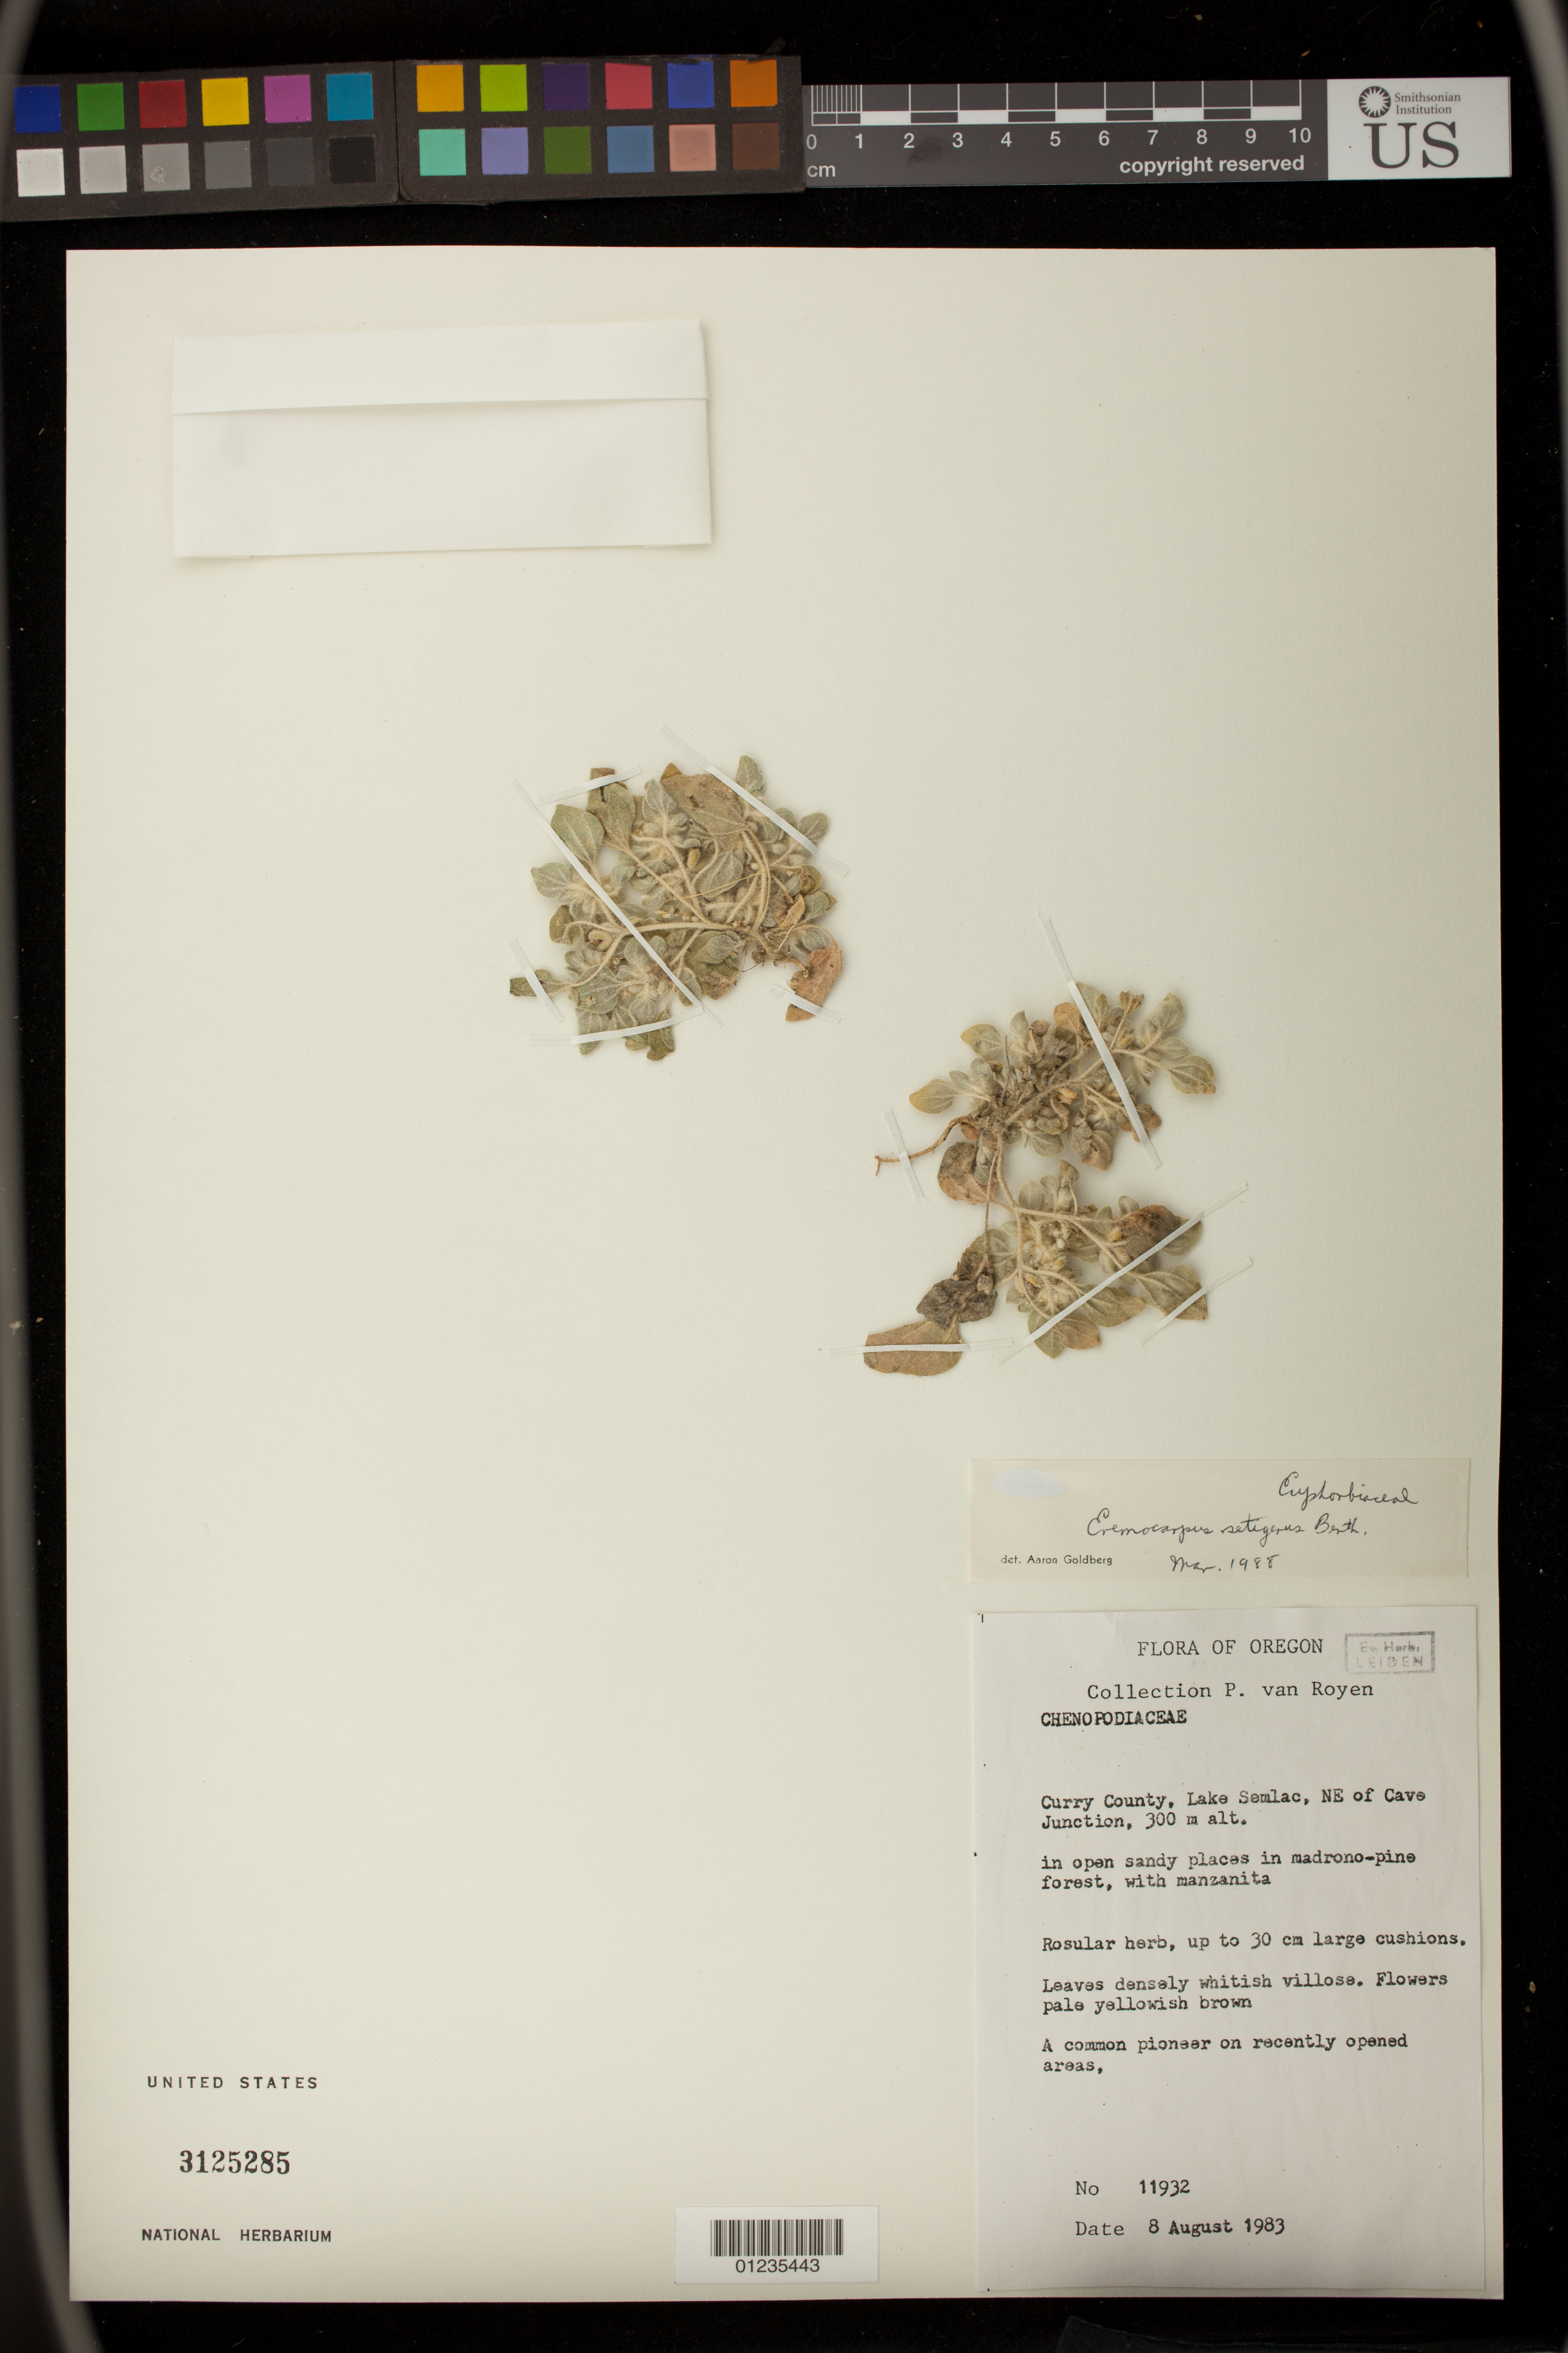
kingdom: Plantae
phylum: Tracheophyta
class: Magnoliopsida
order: Malpighiales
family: Euphorbiaceae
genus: Eremocarpus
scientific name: Eremocarpus setigerus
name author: (Hook.) Benth.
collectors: P. van Royen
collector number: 11932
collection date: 1983-08-08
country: United States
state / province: Oregon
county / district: Curry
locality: Lake Semlac, NE of Cave Junction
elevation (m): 300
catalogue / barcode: US 3125285